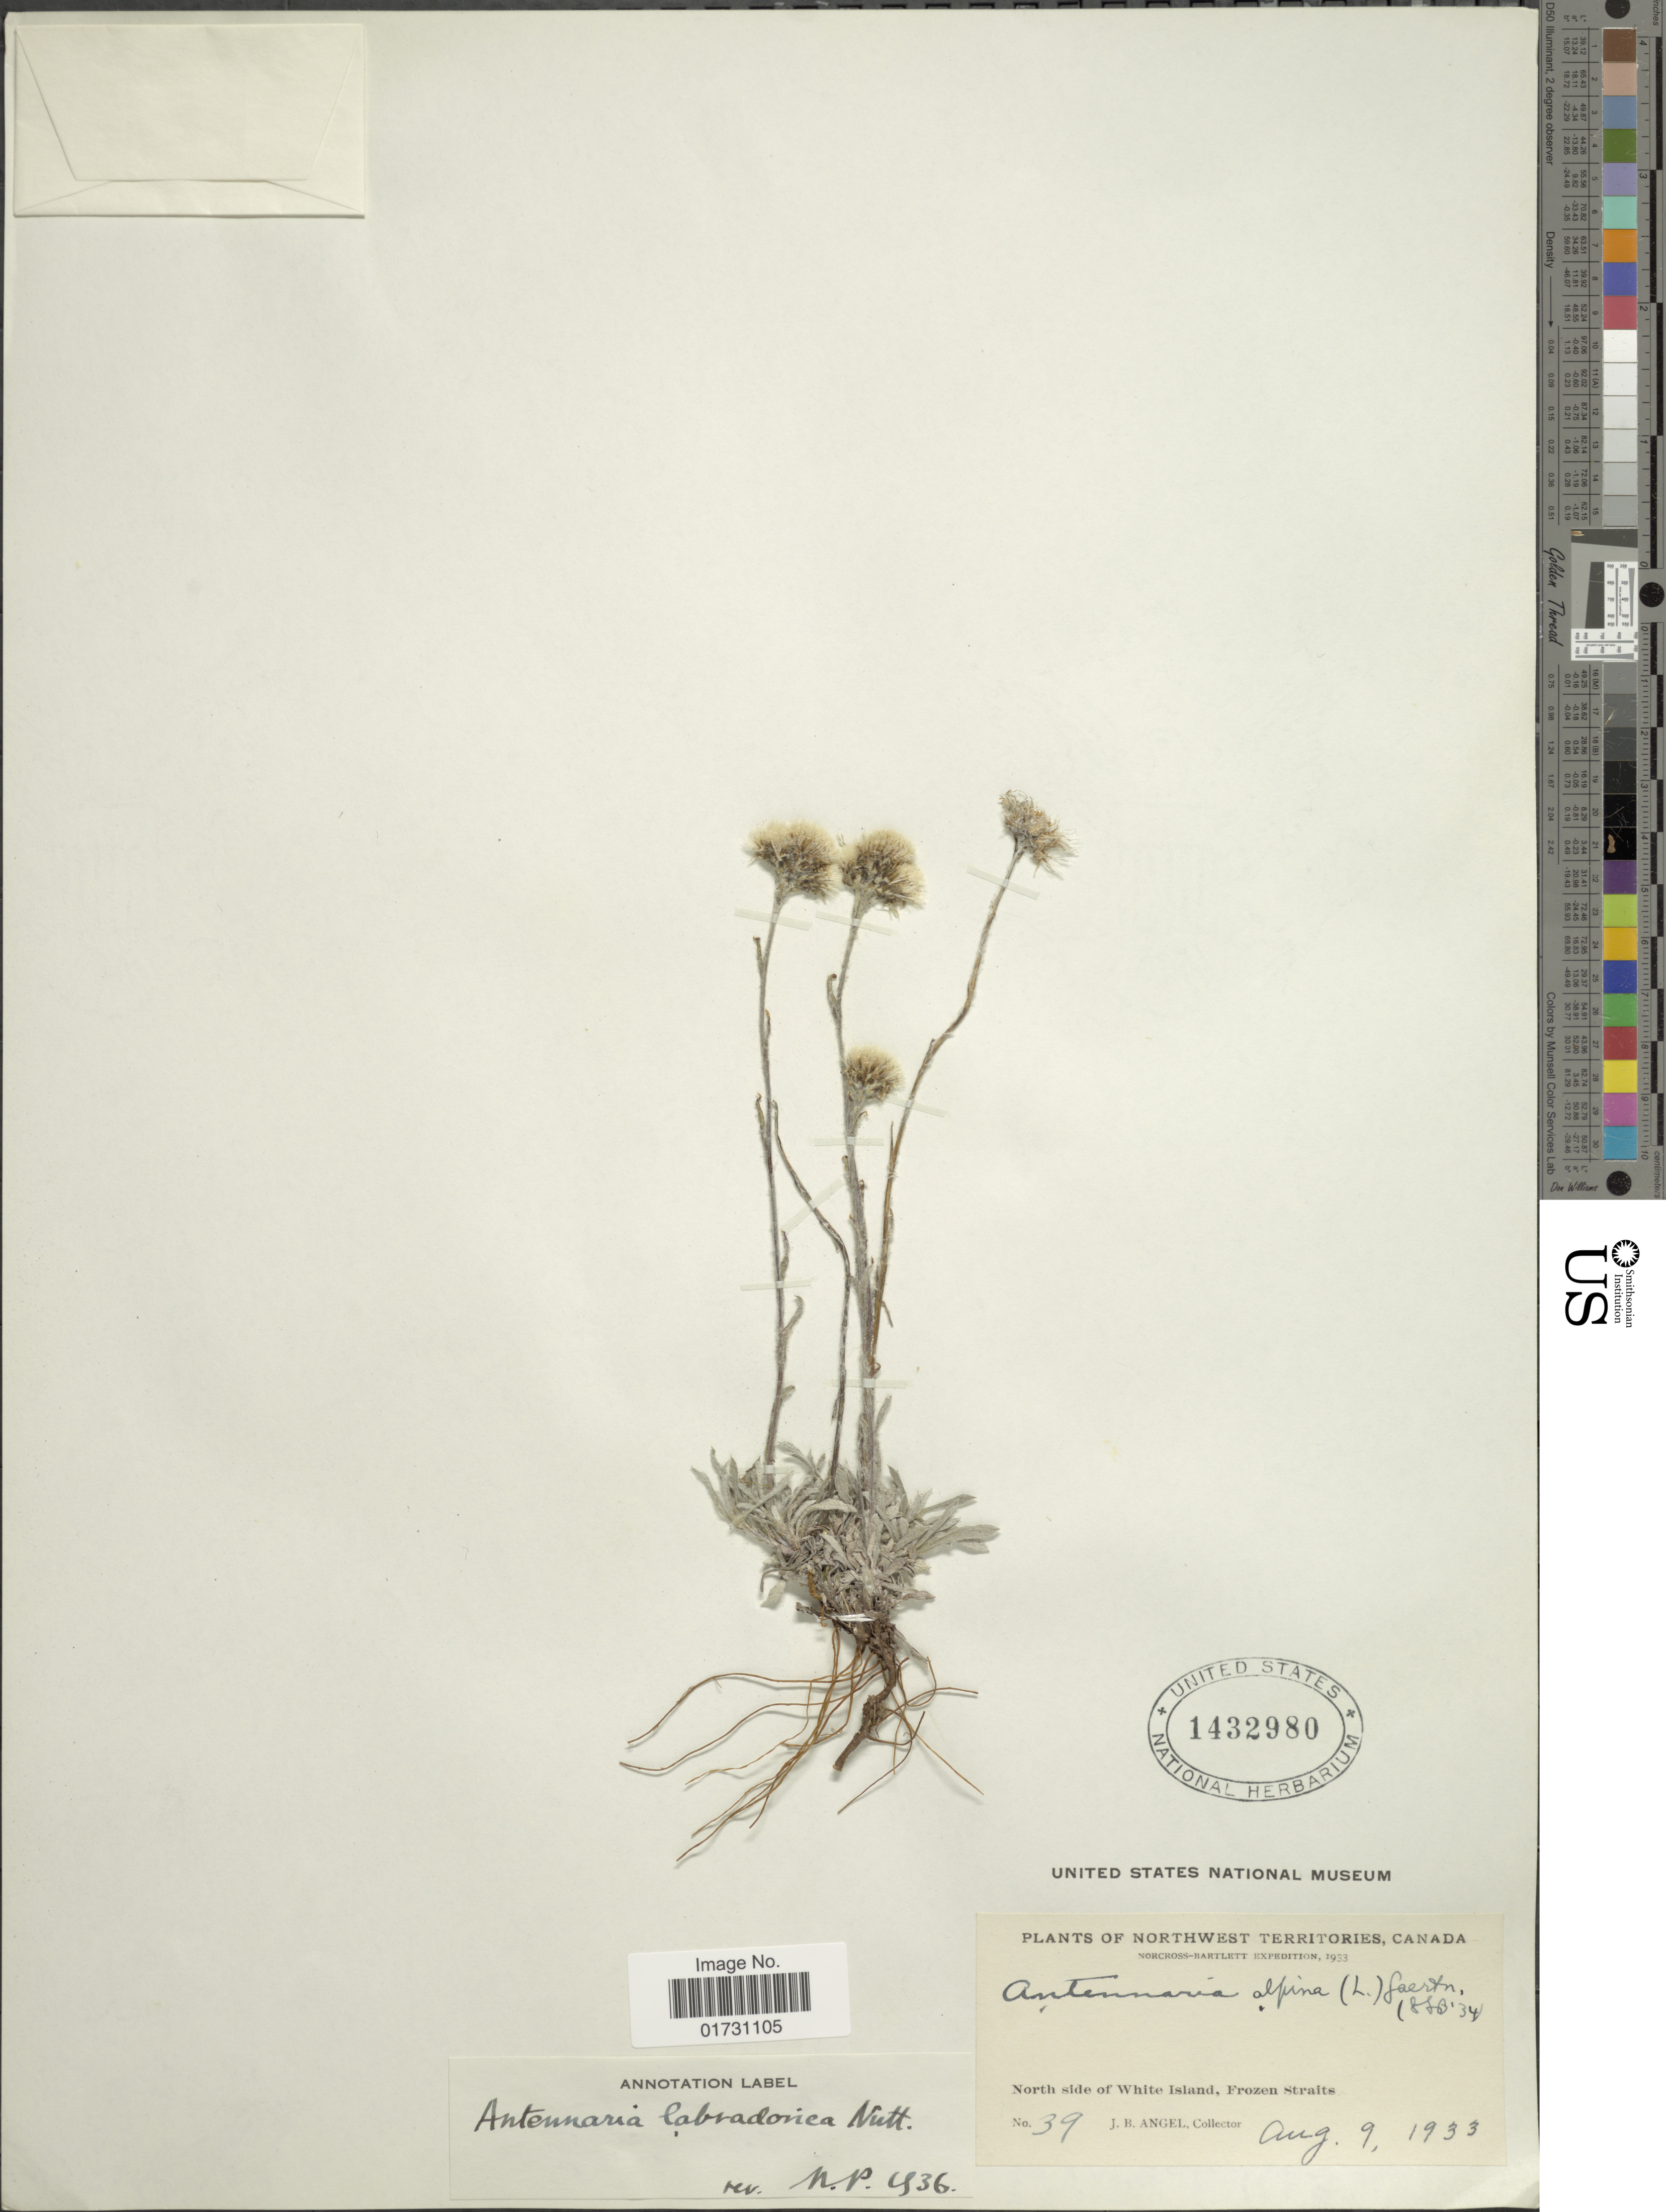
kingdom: Plantae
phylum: Tracheophyta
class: Magnoliopsida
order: Asterales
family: Asteraceae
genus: Antennaria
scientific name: Antennaria labradorica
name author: Nutt.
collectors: J. Angel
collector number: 39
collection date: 1933-08-09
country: Canada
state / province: Northwest Territories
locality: Norcross-Bartlett, North side of White Island, Frozen Straits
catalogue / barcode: US 1432980